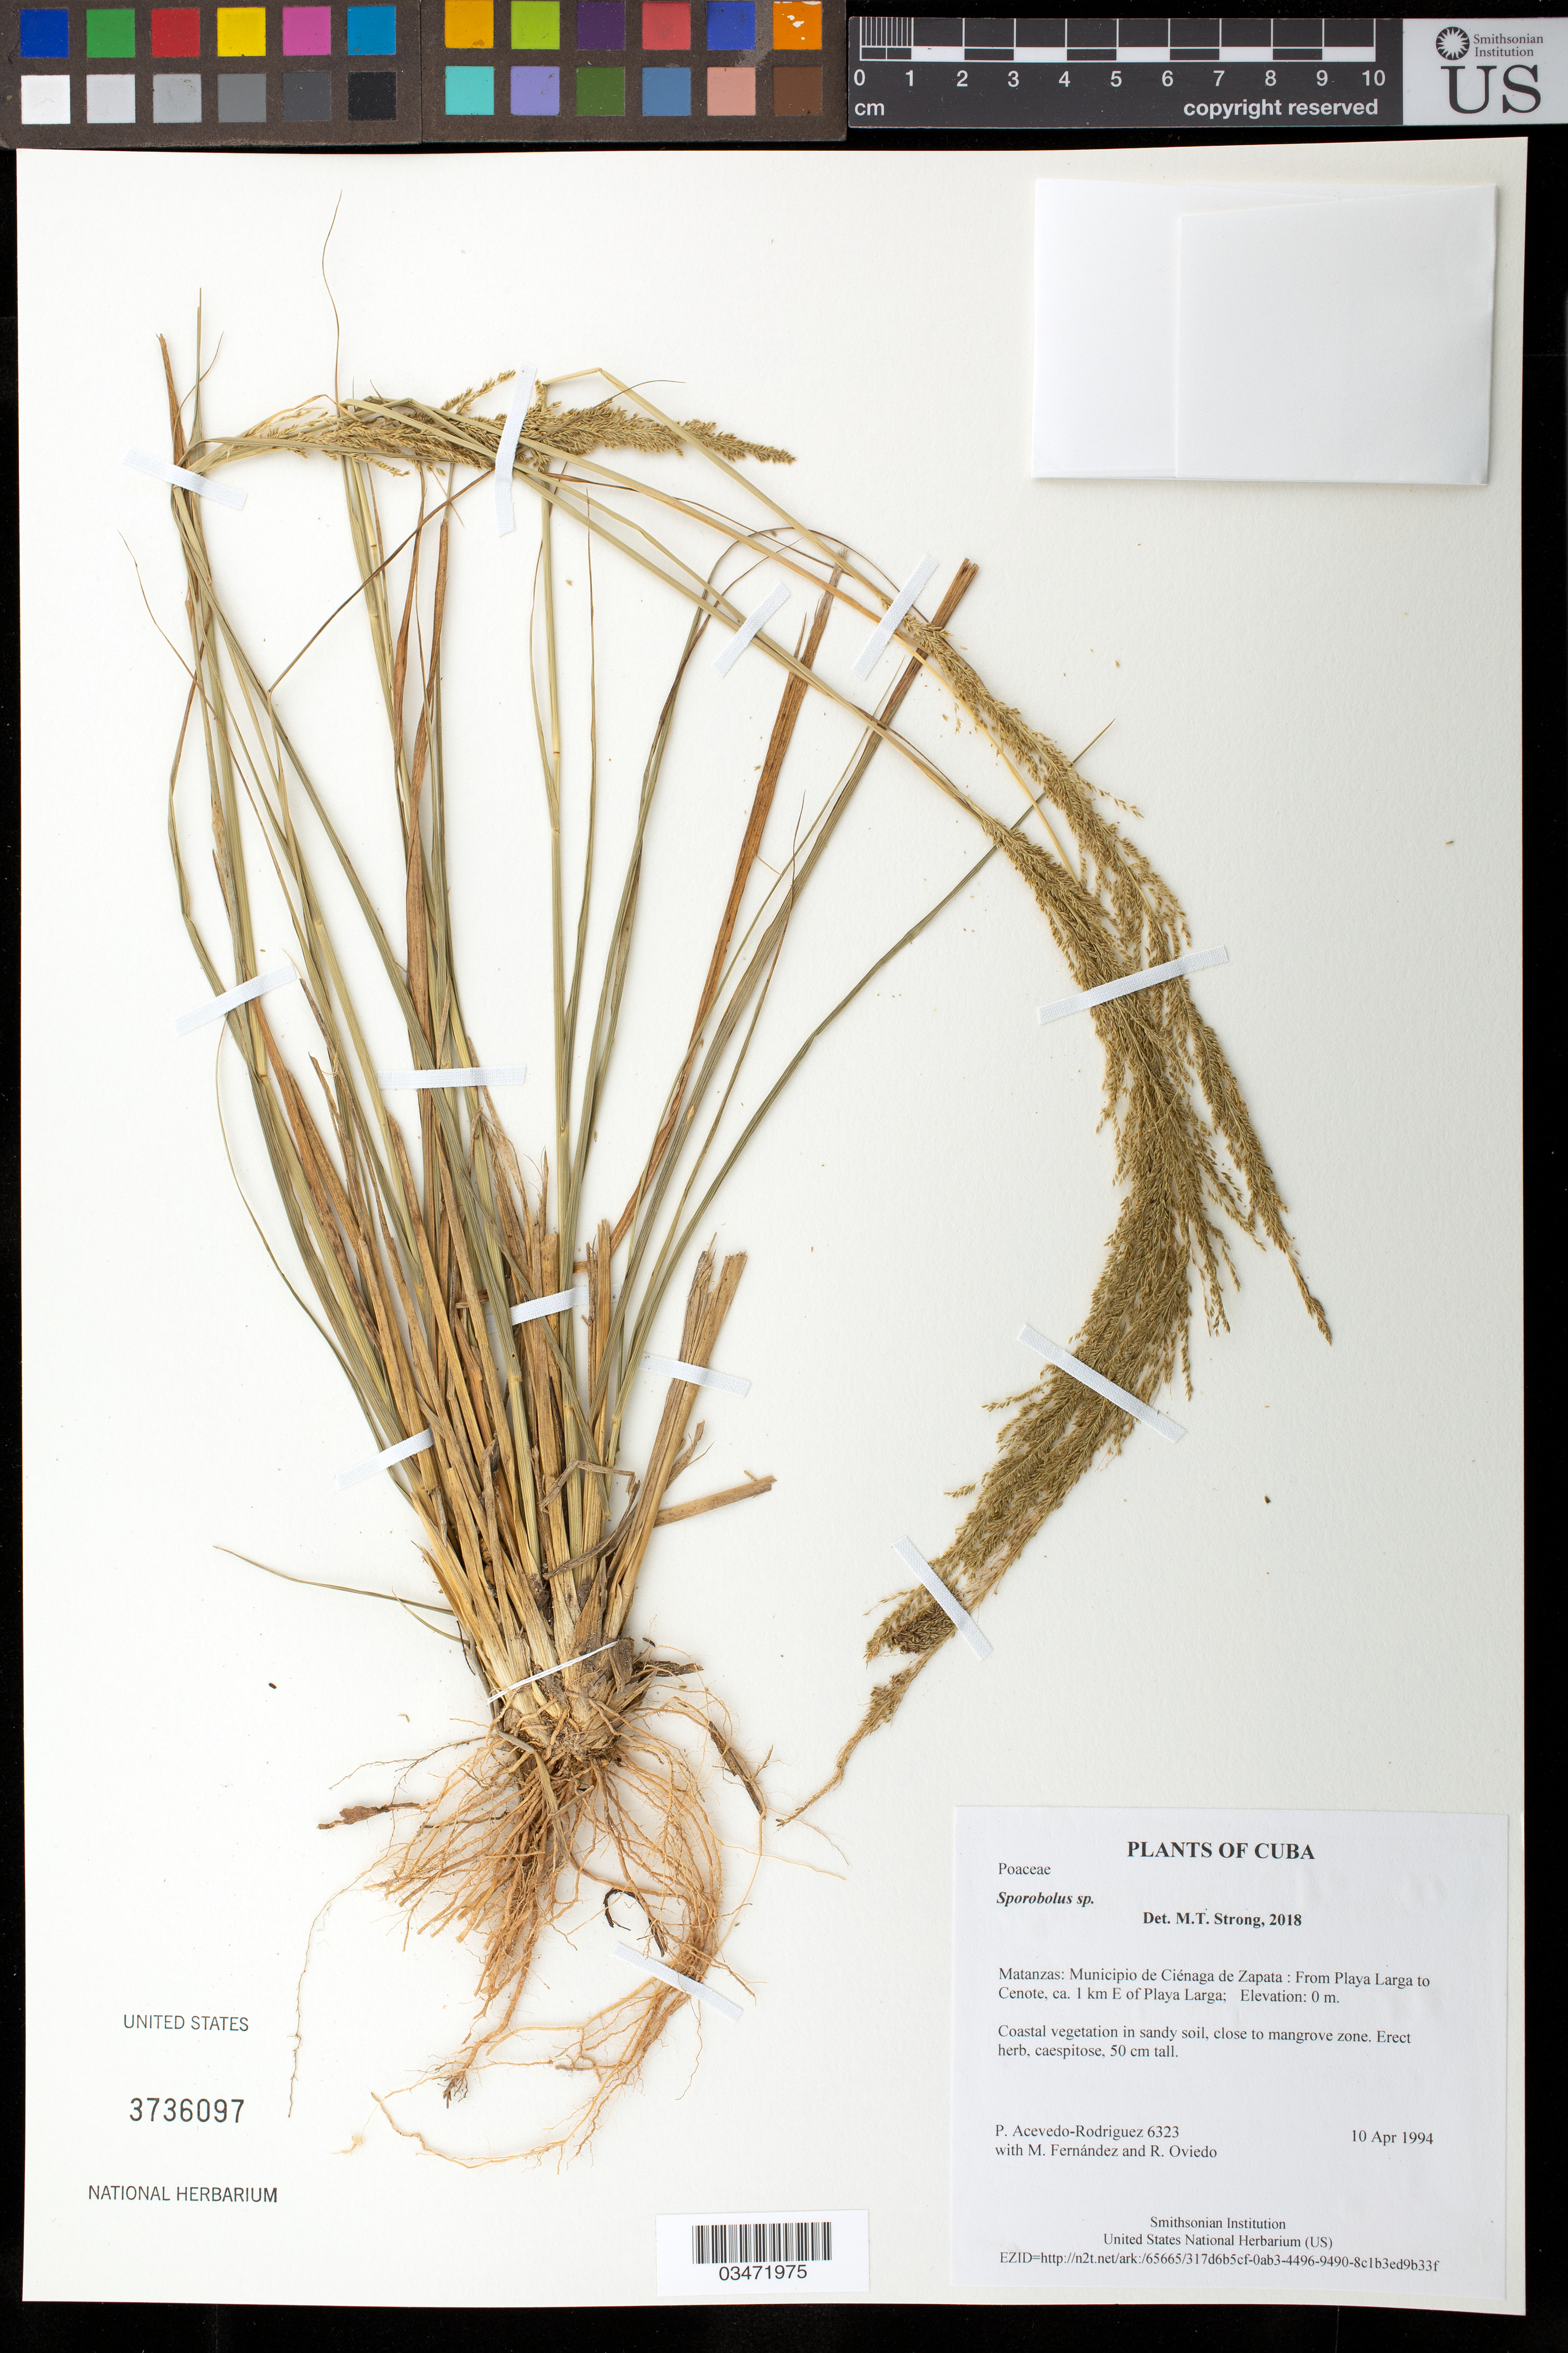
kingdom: Plantae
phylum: Tracheophyta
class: Liliopsida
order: Poales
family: Poaceae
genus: Sporobolus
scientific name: Sporobolus sp.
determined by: Strong, M. T., (US), Smithsonian Institution - National Museum of Natural History (UNITED STATES)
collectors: P. Acevedo-Rodr., M. Fernández & R. Oviedo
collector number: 6323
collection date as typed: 10 Apr 1994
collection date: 1994-04-10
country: Cuba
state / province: Matanzas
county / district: Municipio de Ciénaga de Zapata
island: Cuba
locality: From Playa Larga to Cenote, ca 1 km E of Playa Larga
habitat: Coastal vegetation in sandy soil, close to mangrove zone.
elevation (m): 0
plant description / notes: US, NY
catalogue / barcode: US 3736097